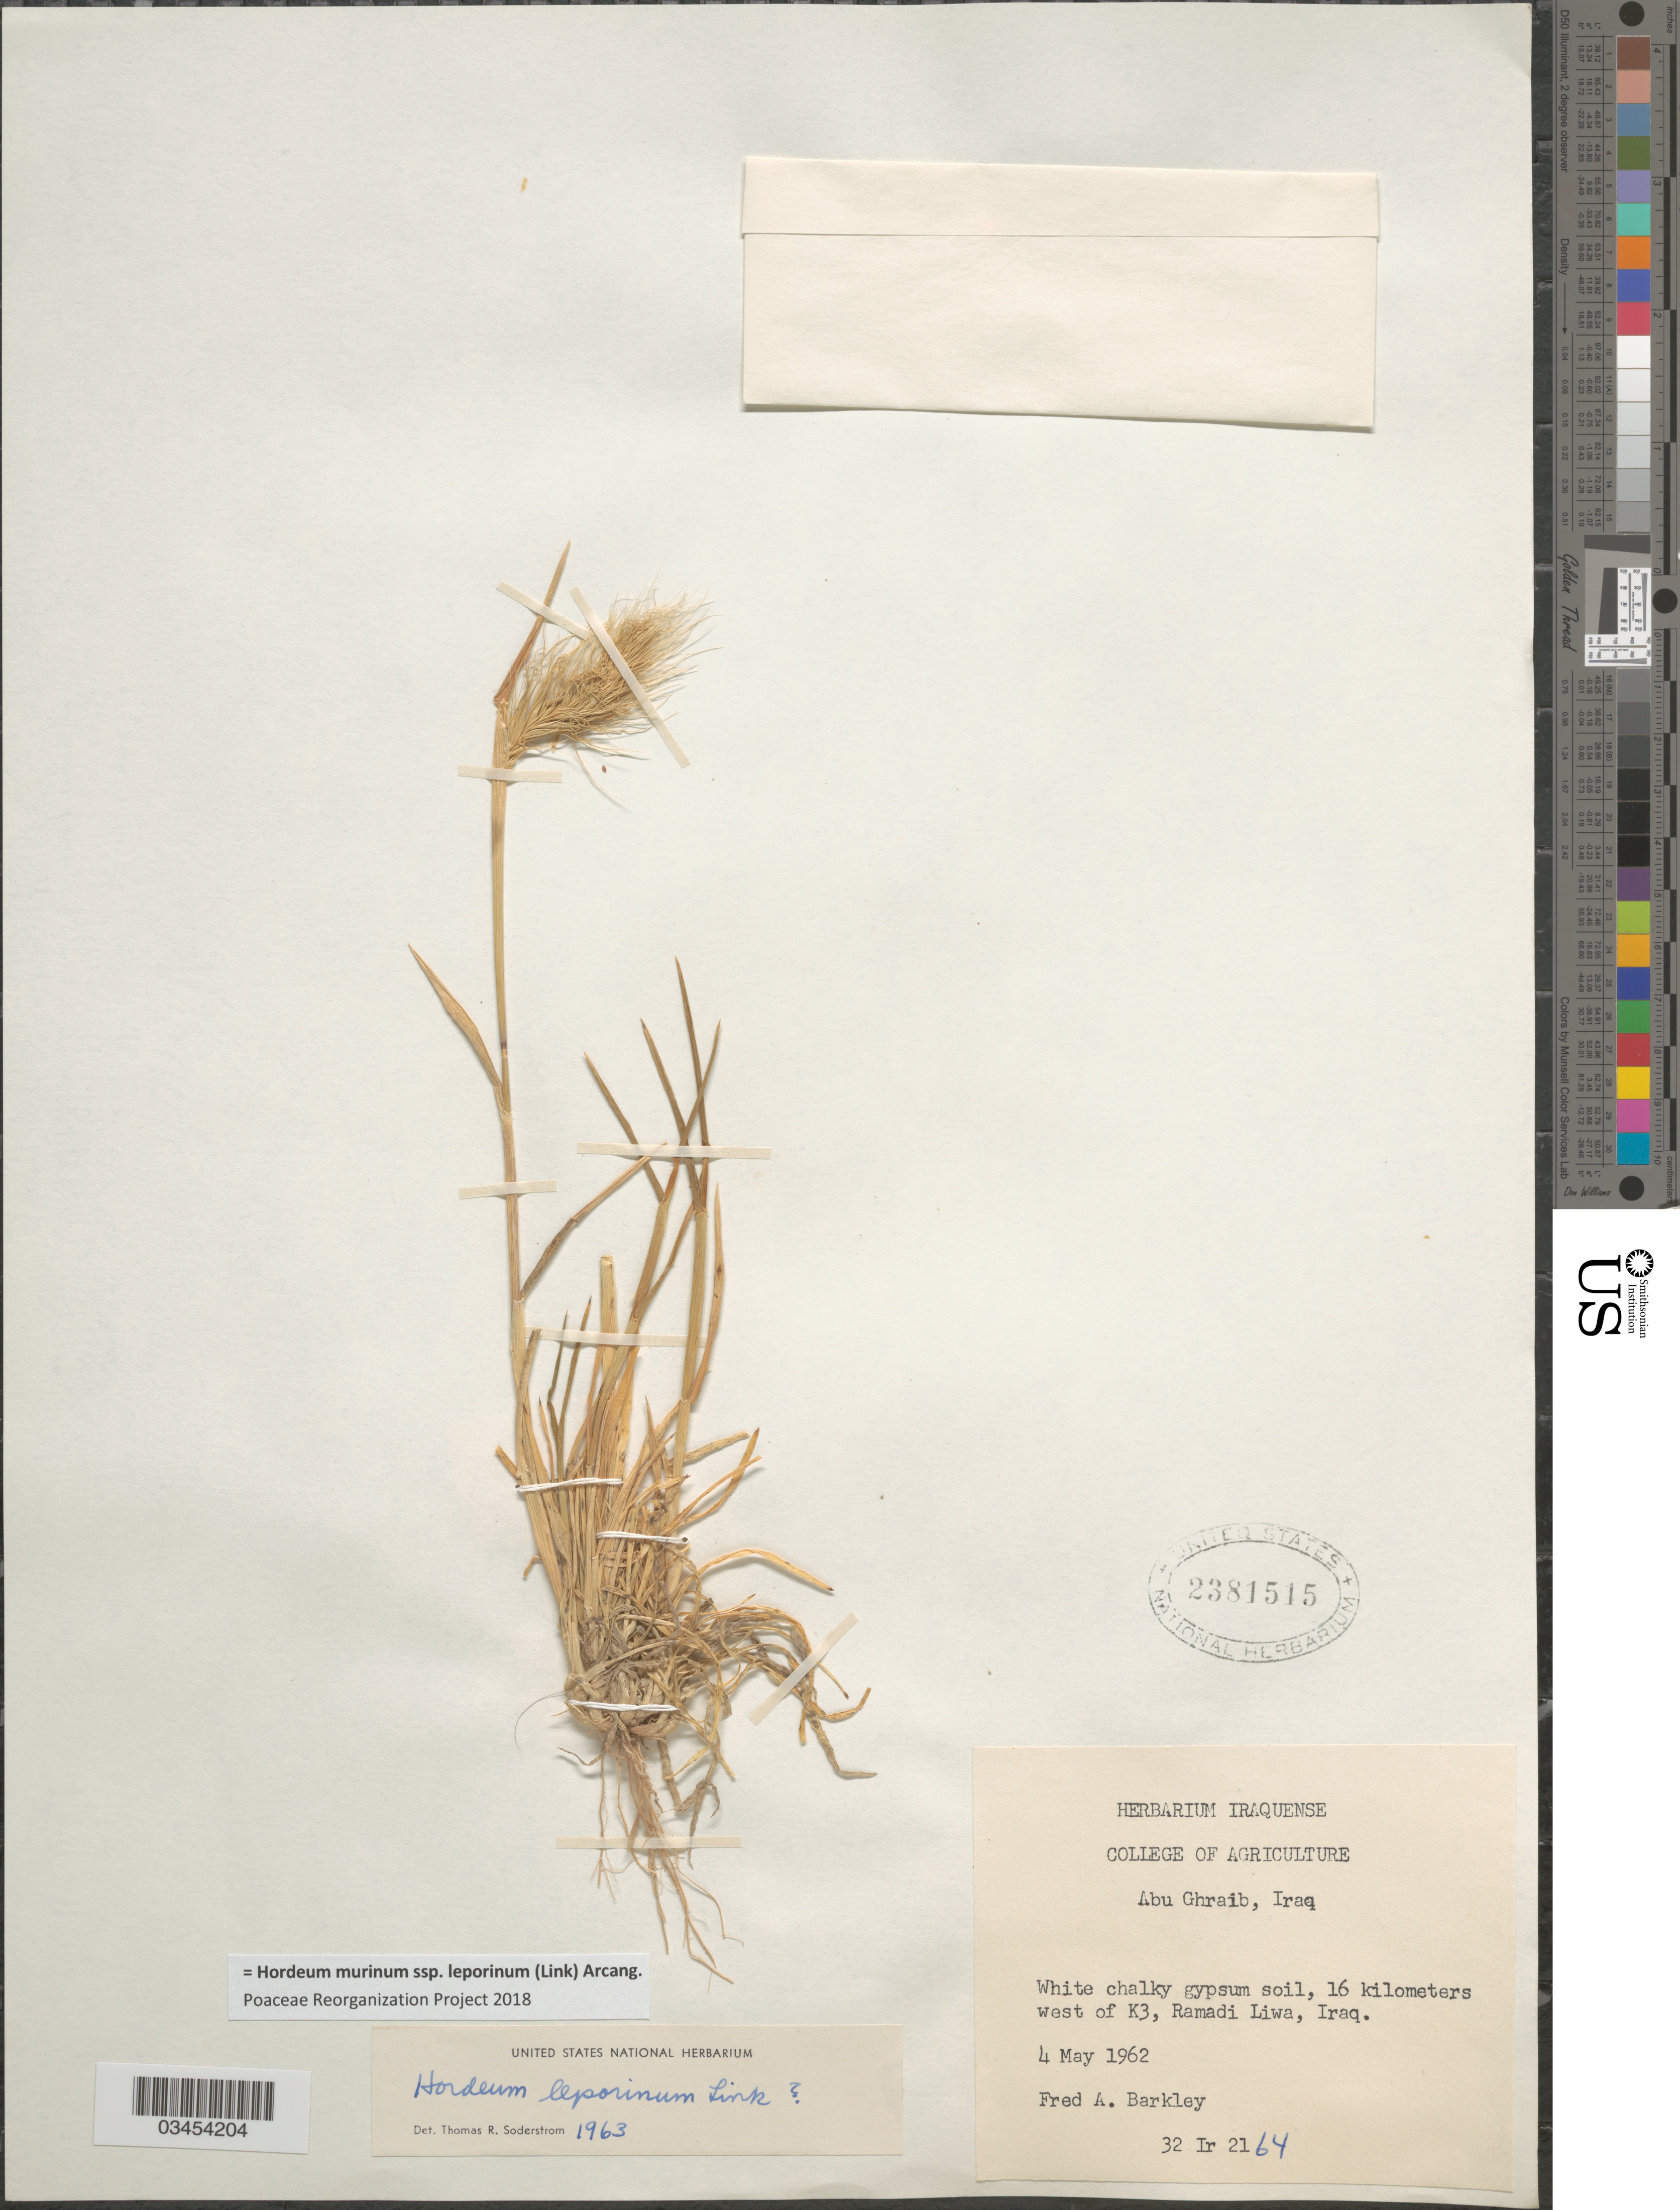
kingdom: Plantae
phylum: Tracheophyta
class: Liliopsida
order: Poales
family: Poaceae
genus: Hordeum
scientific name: Hordeum murinum subsp. leporinum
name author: (Link) Arcang.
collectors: F. A. Barkley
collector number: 32Ir2164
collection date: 1962-05-04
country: Iraq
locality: Abu Ghraib. White chalky gypsum soil, 16 kilometers west of K3, Ramadi Liwa.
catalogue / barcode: US 2381515